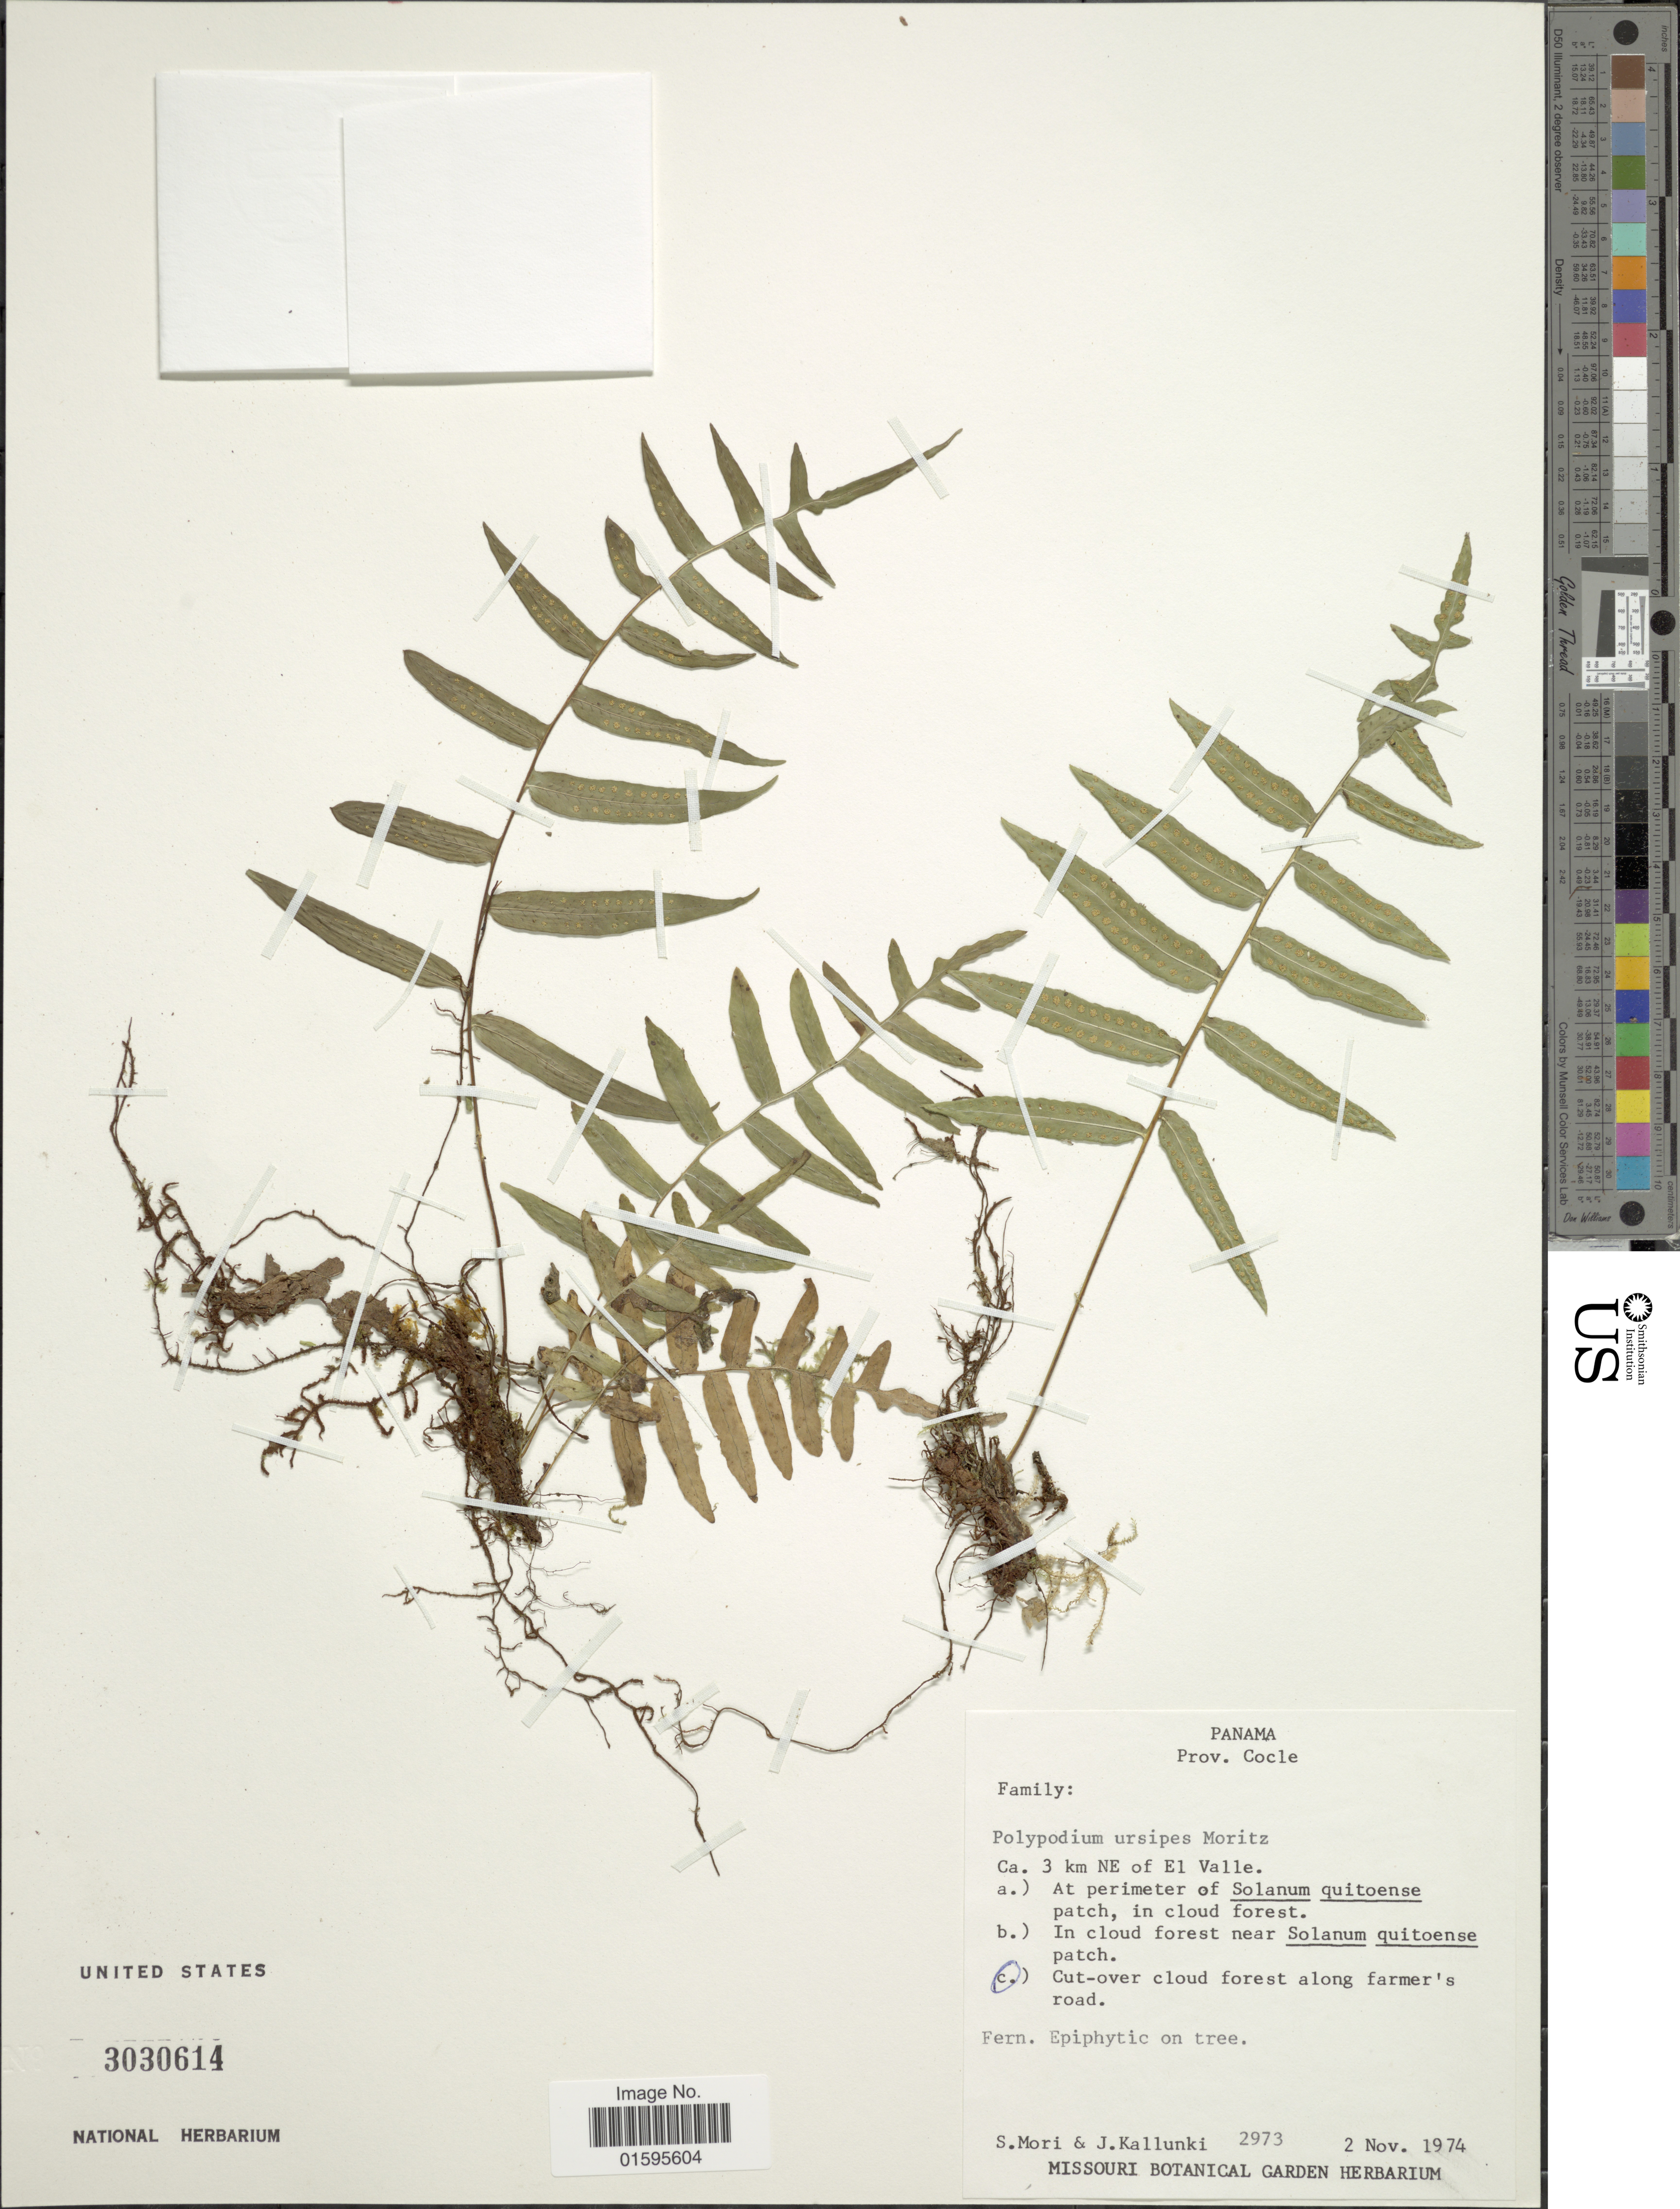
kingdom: Plantae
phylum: Tracheophyta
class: Polypodiopsida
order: Polypodiales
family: Polypodiaceae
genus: Polypodium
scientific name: Polypodium ursipes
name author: Moritz ex C. Chr.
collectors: S. Mori & J. Kallunki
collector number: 2973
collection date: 1974-11-02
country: Panama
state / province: Coclé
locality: Prov. Cocle, ca 3 km NE of El Valle. Cut-over cloud forest along farmer's road.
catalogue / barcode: US 3030614